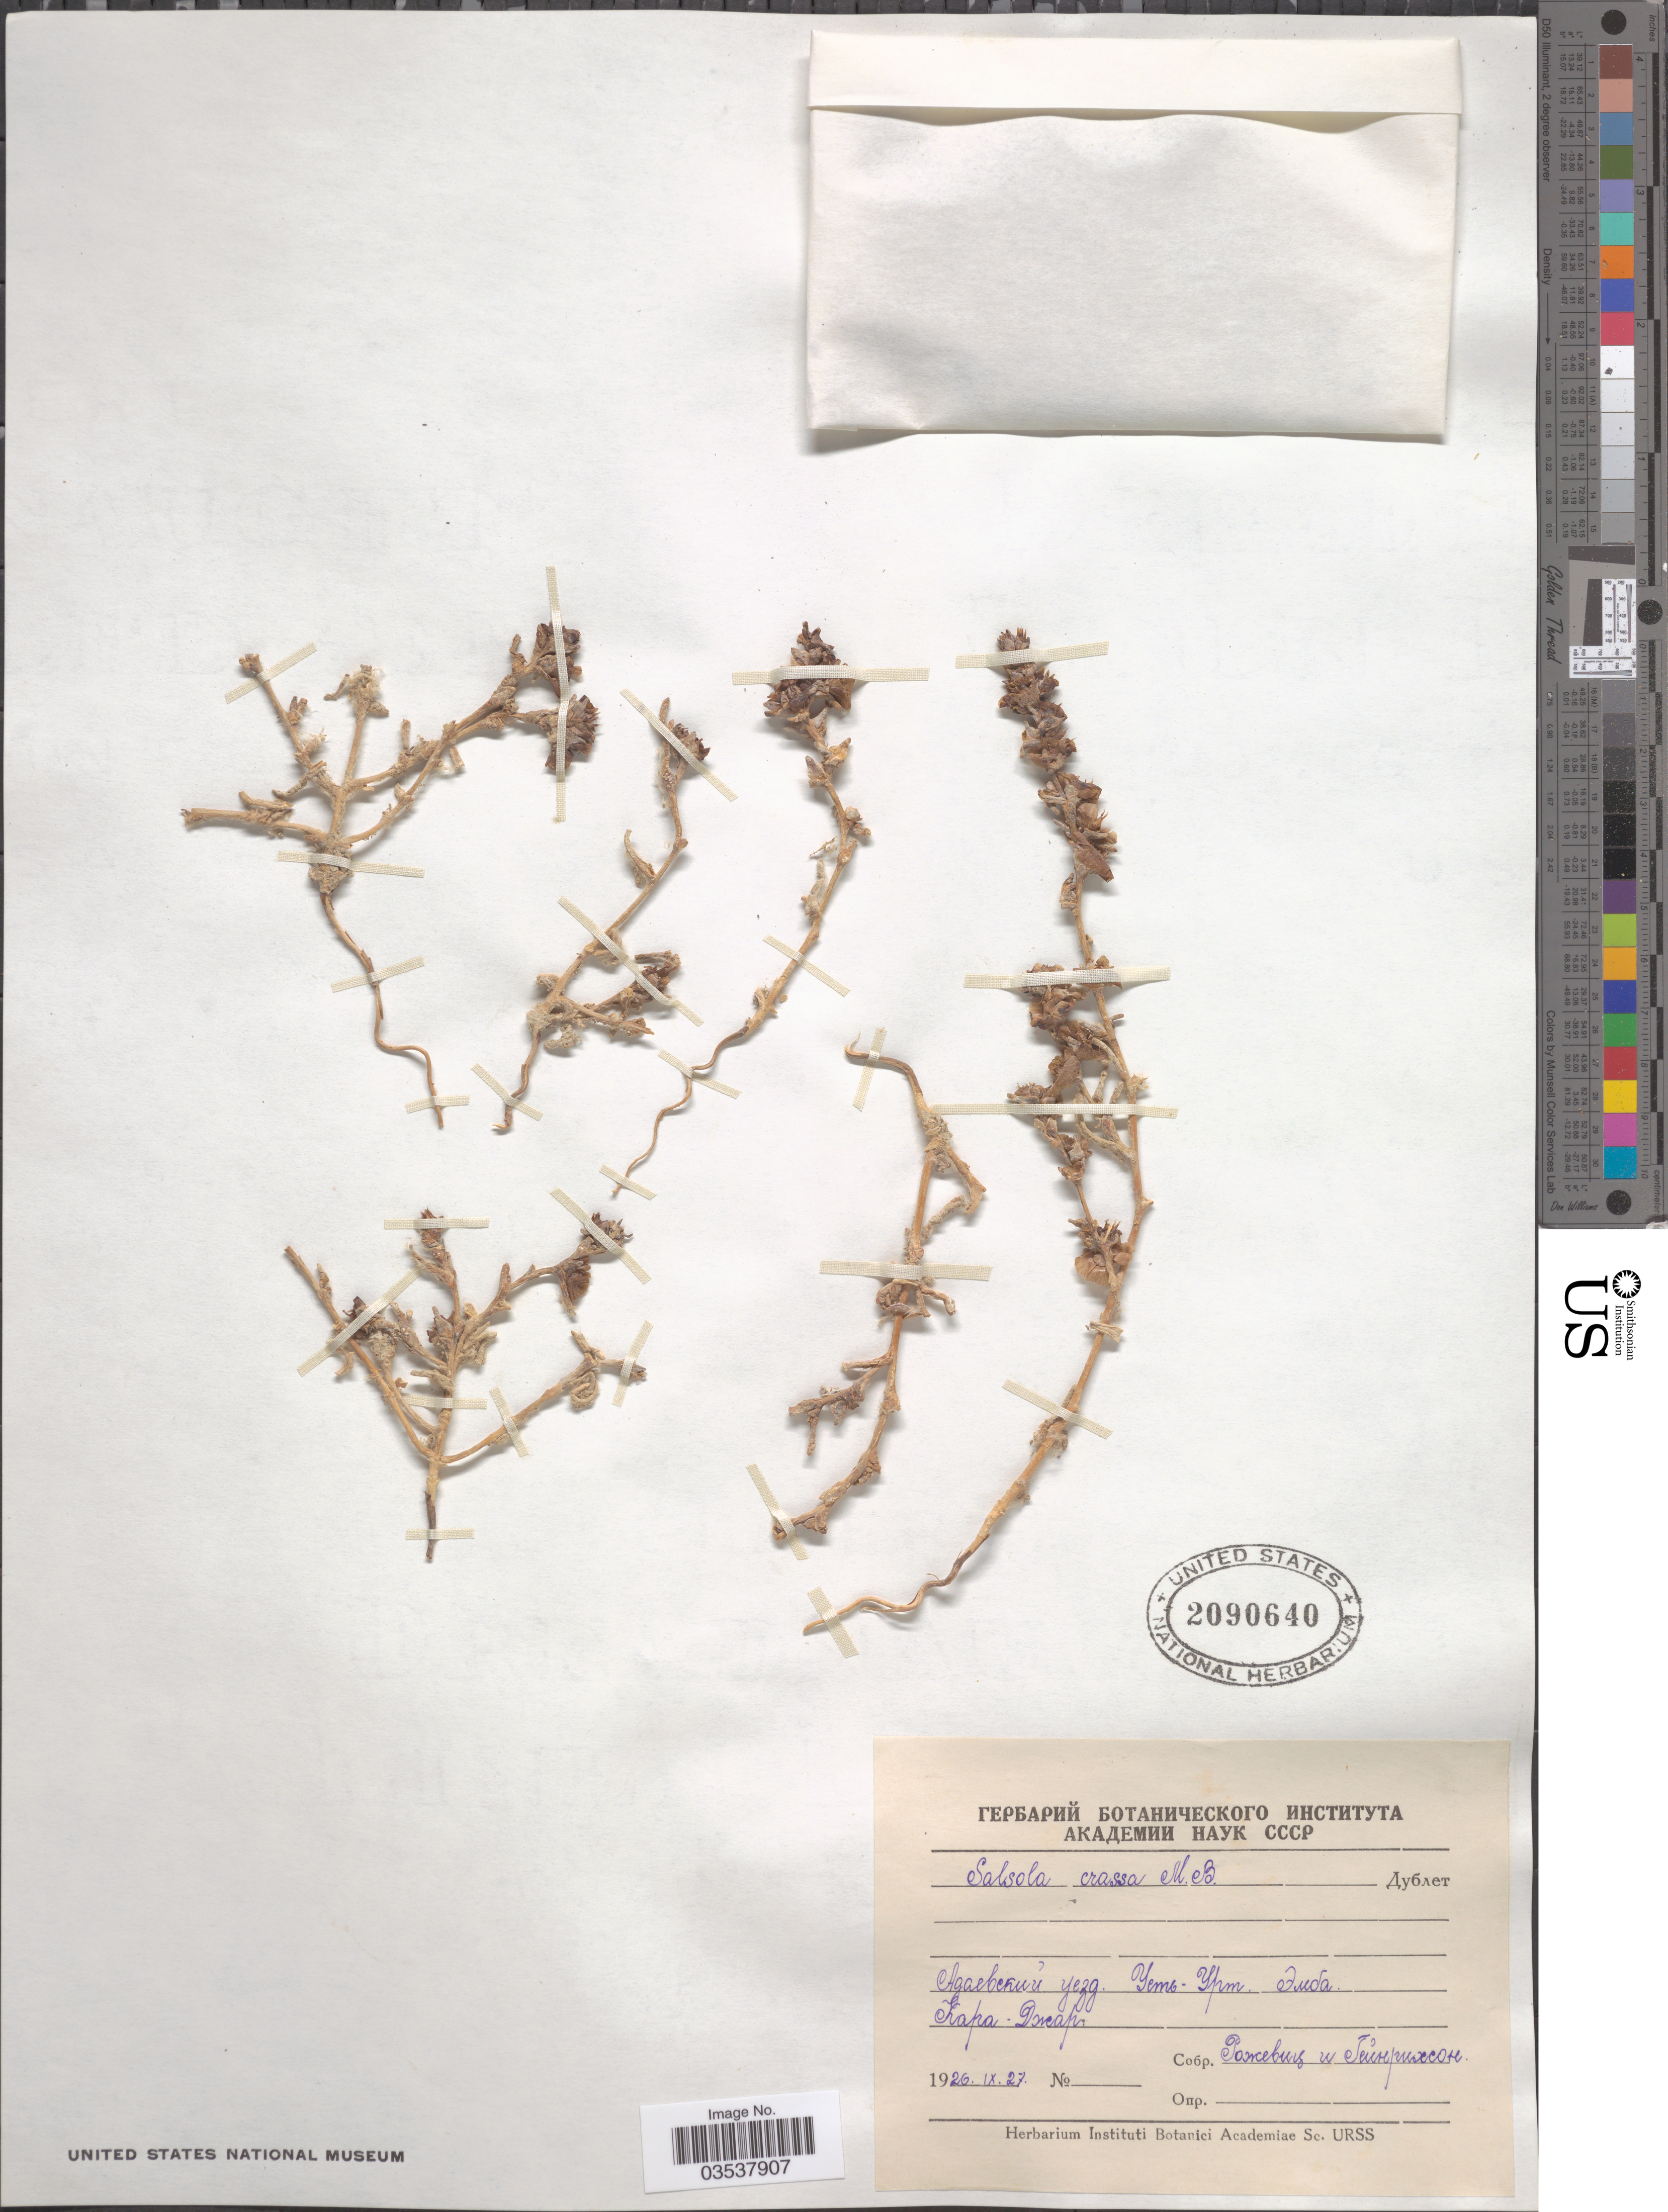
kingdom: Plantae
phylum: Tracheophyta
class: Magnoliopsida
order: Caryophyllales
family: Amaranthaceae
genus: Climacoptera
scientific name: Climacoptera turcomanica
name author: (Litv.) Botsch.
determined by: Strong, Mark T., (BOT), Smithsonian Institution - National Museum of Natural History (UNITED STATES)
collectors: Rozhevits & -. Genrihson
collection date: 1926-09-27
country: Kazakhstan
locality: Ust-Urt, Emba, Kara-Dzhar.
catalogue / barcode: US 2090640